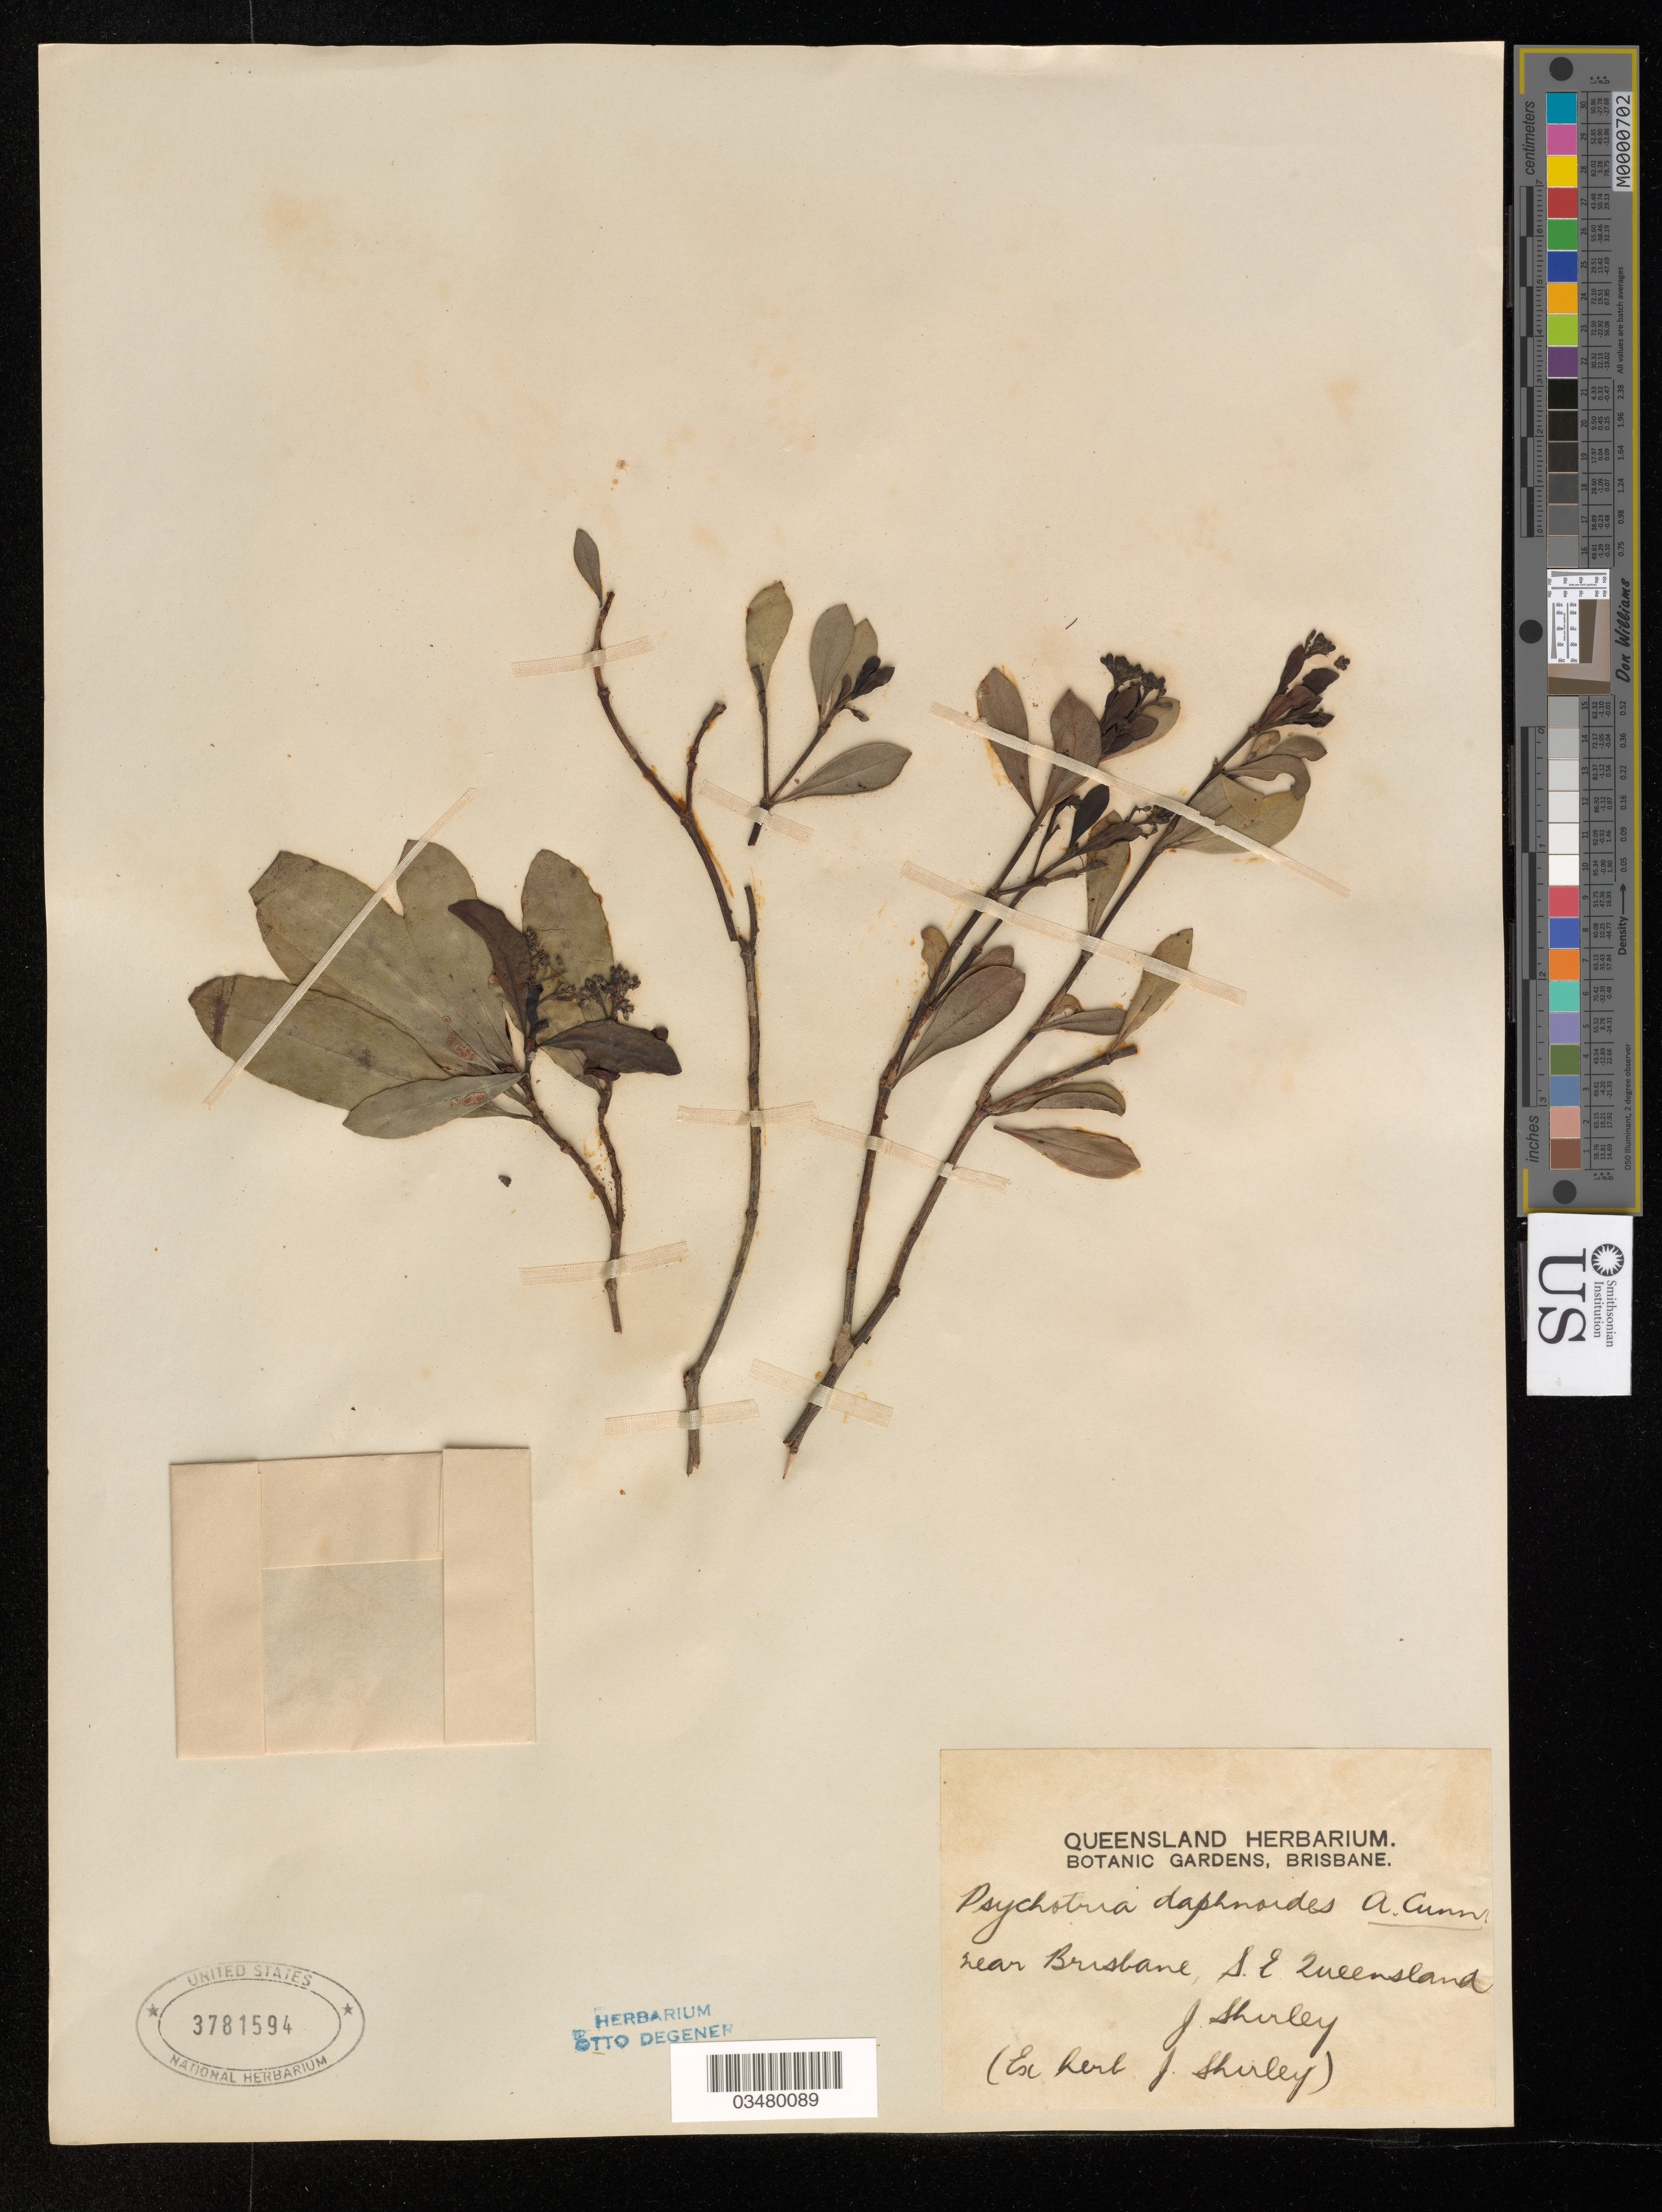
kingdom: Plantae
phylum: Tracheophyta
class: Magnoliopsida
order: Gentianales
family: Rubiaceae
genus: Psychotria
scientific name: Psychotria daphnoides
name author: A. Cunn. ex Hook.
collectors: J. Shirley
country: Australia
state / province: Queensland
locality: Near Brisbane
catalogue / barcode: US 3781594